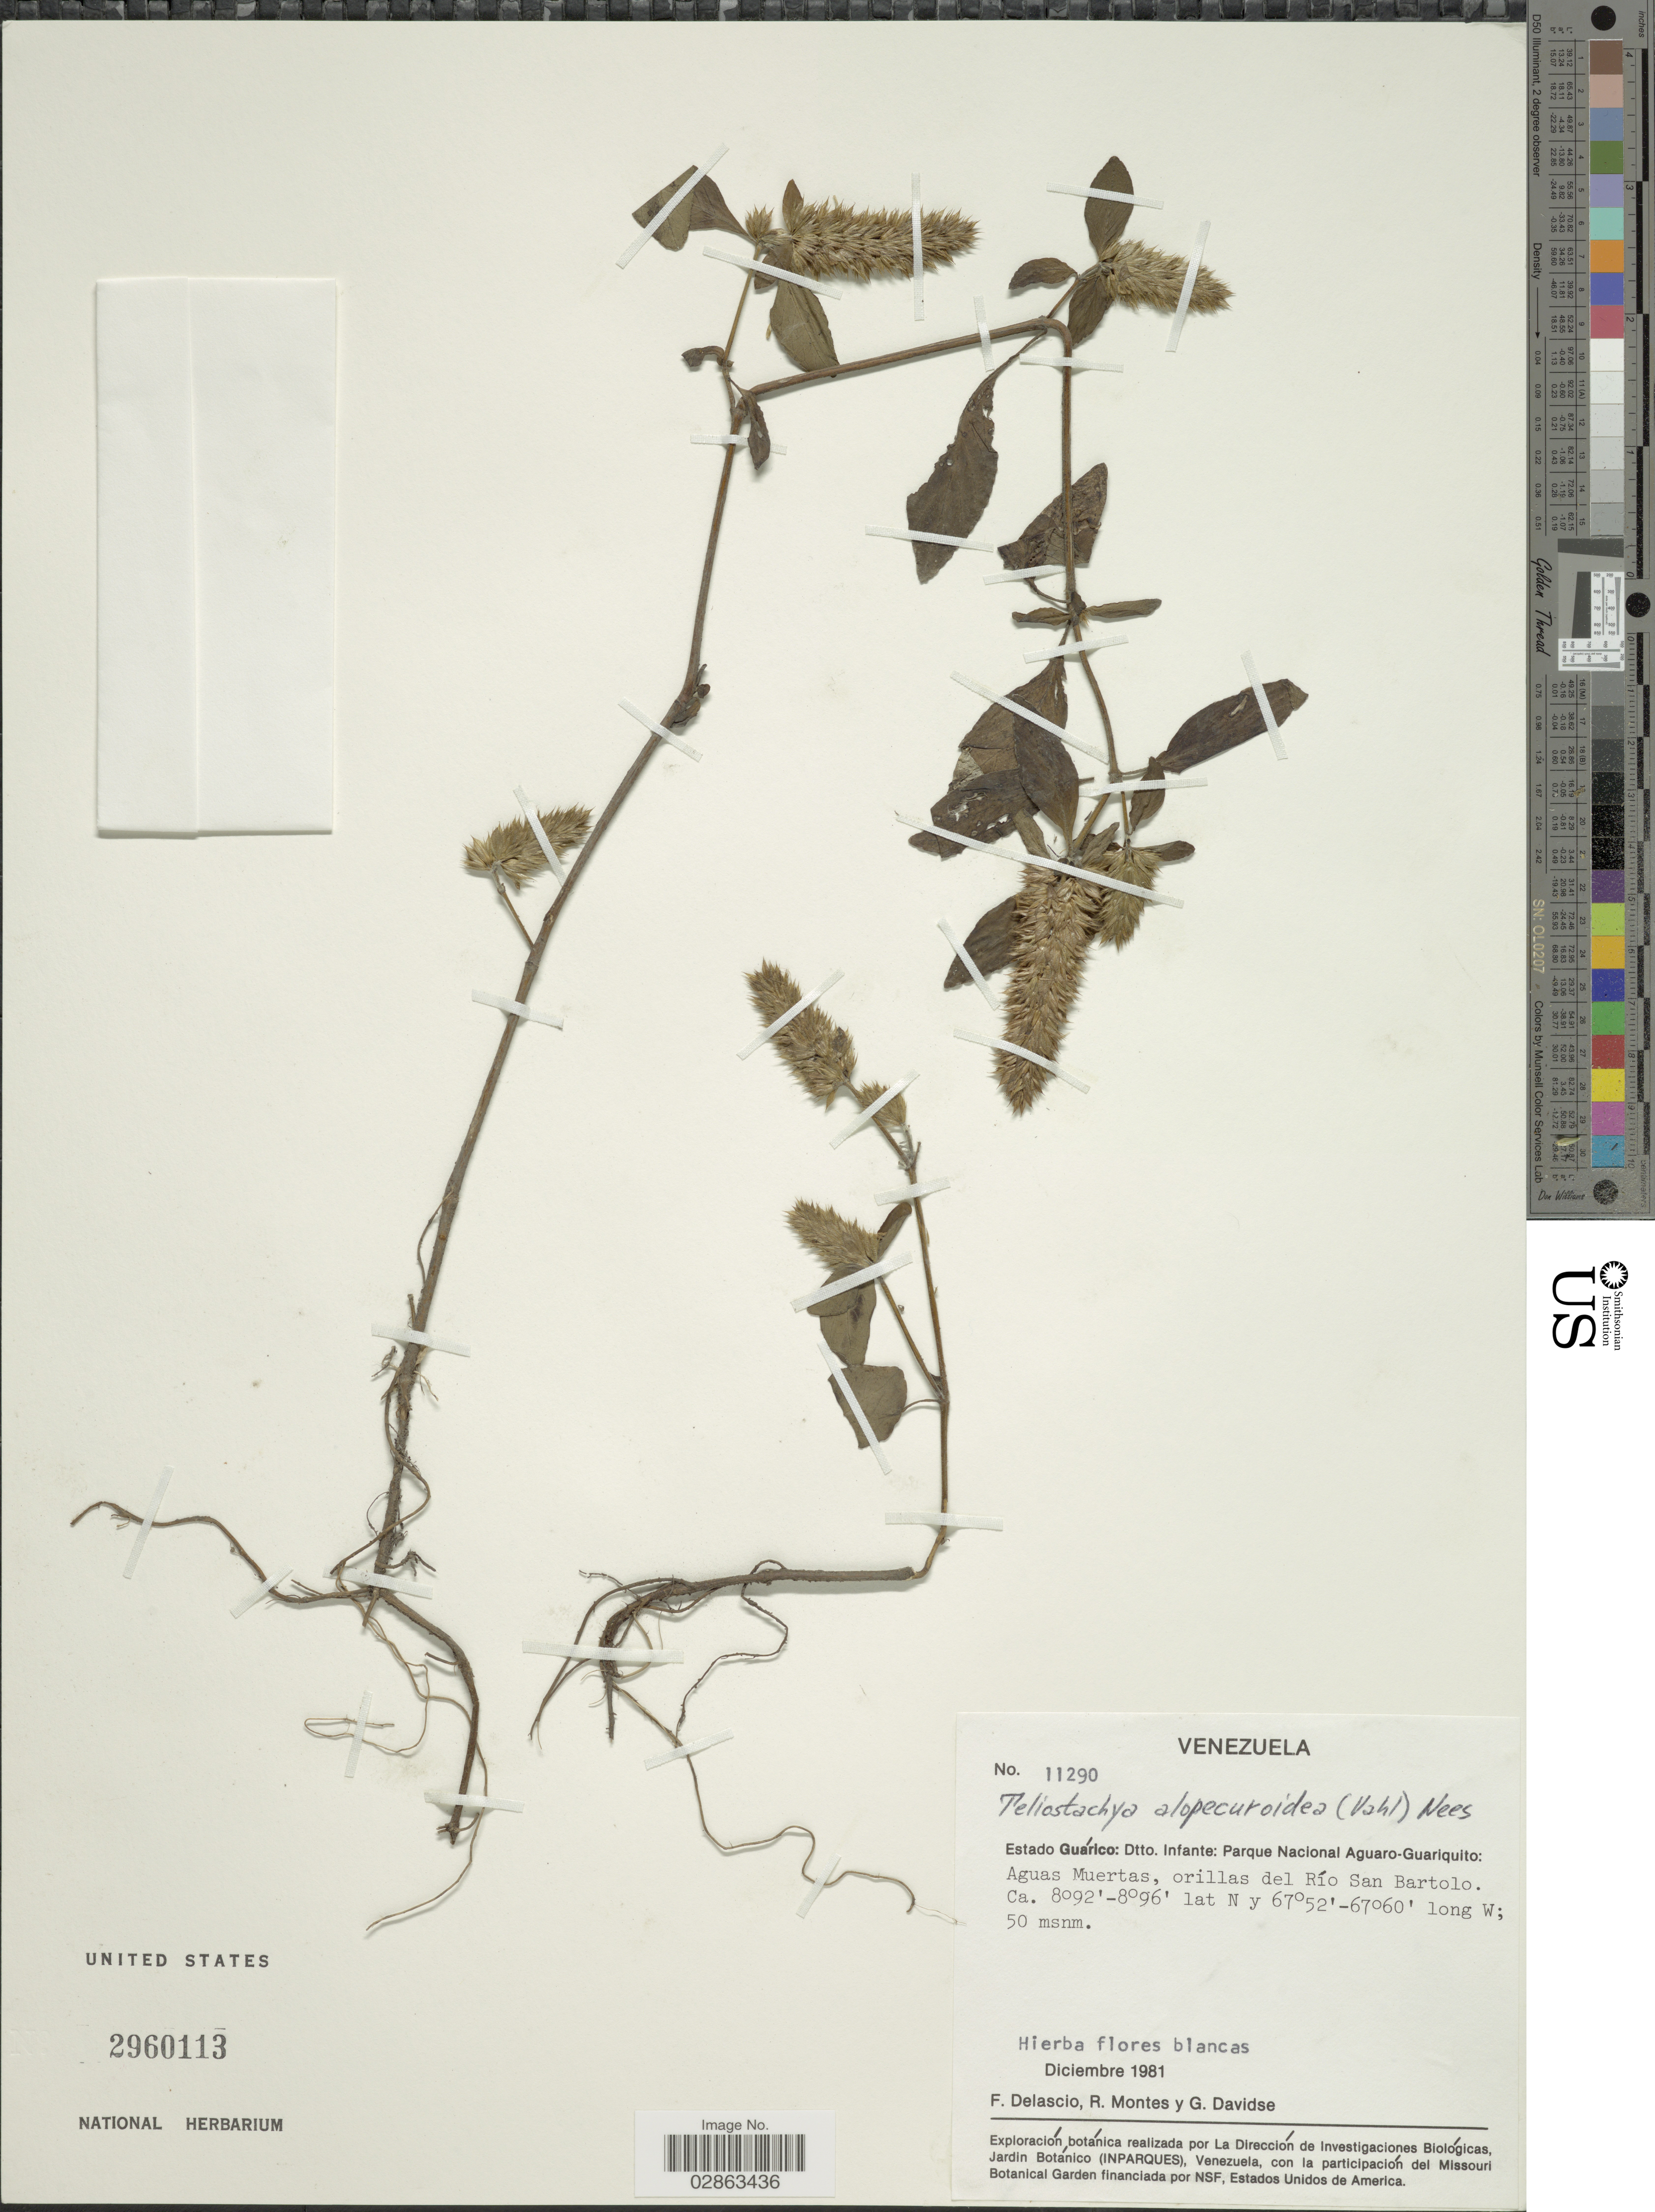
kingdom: Plantae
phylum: Tracheophyta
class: Magnoliopsida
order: Lamiales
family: Acanthaceae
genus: Teliostachya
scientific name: Teliostachya alopecuroidea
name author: (Vahl) Nees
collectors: F. Delascio C., R. Montes & G. Davidse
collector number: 11290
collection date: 1981-12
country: Venezuela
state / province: Guarico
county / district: Leonardo Infante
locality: Dtto. Infante: Parque Nacional Aguaro-Guariquito: Aguas Muertas, orillas del río San Bartolo.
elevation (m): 50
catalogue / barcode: US 2960113